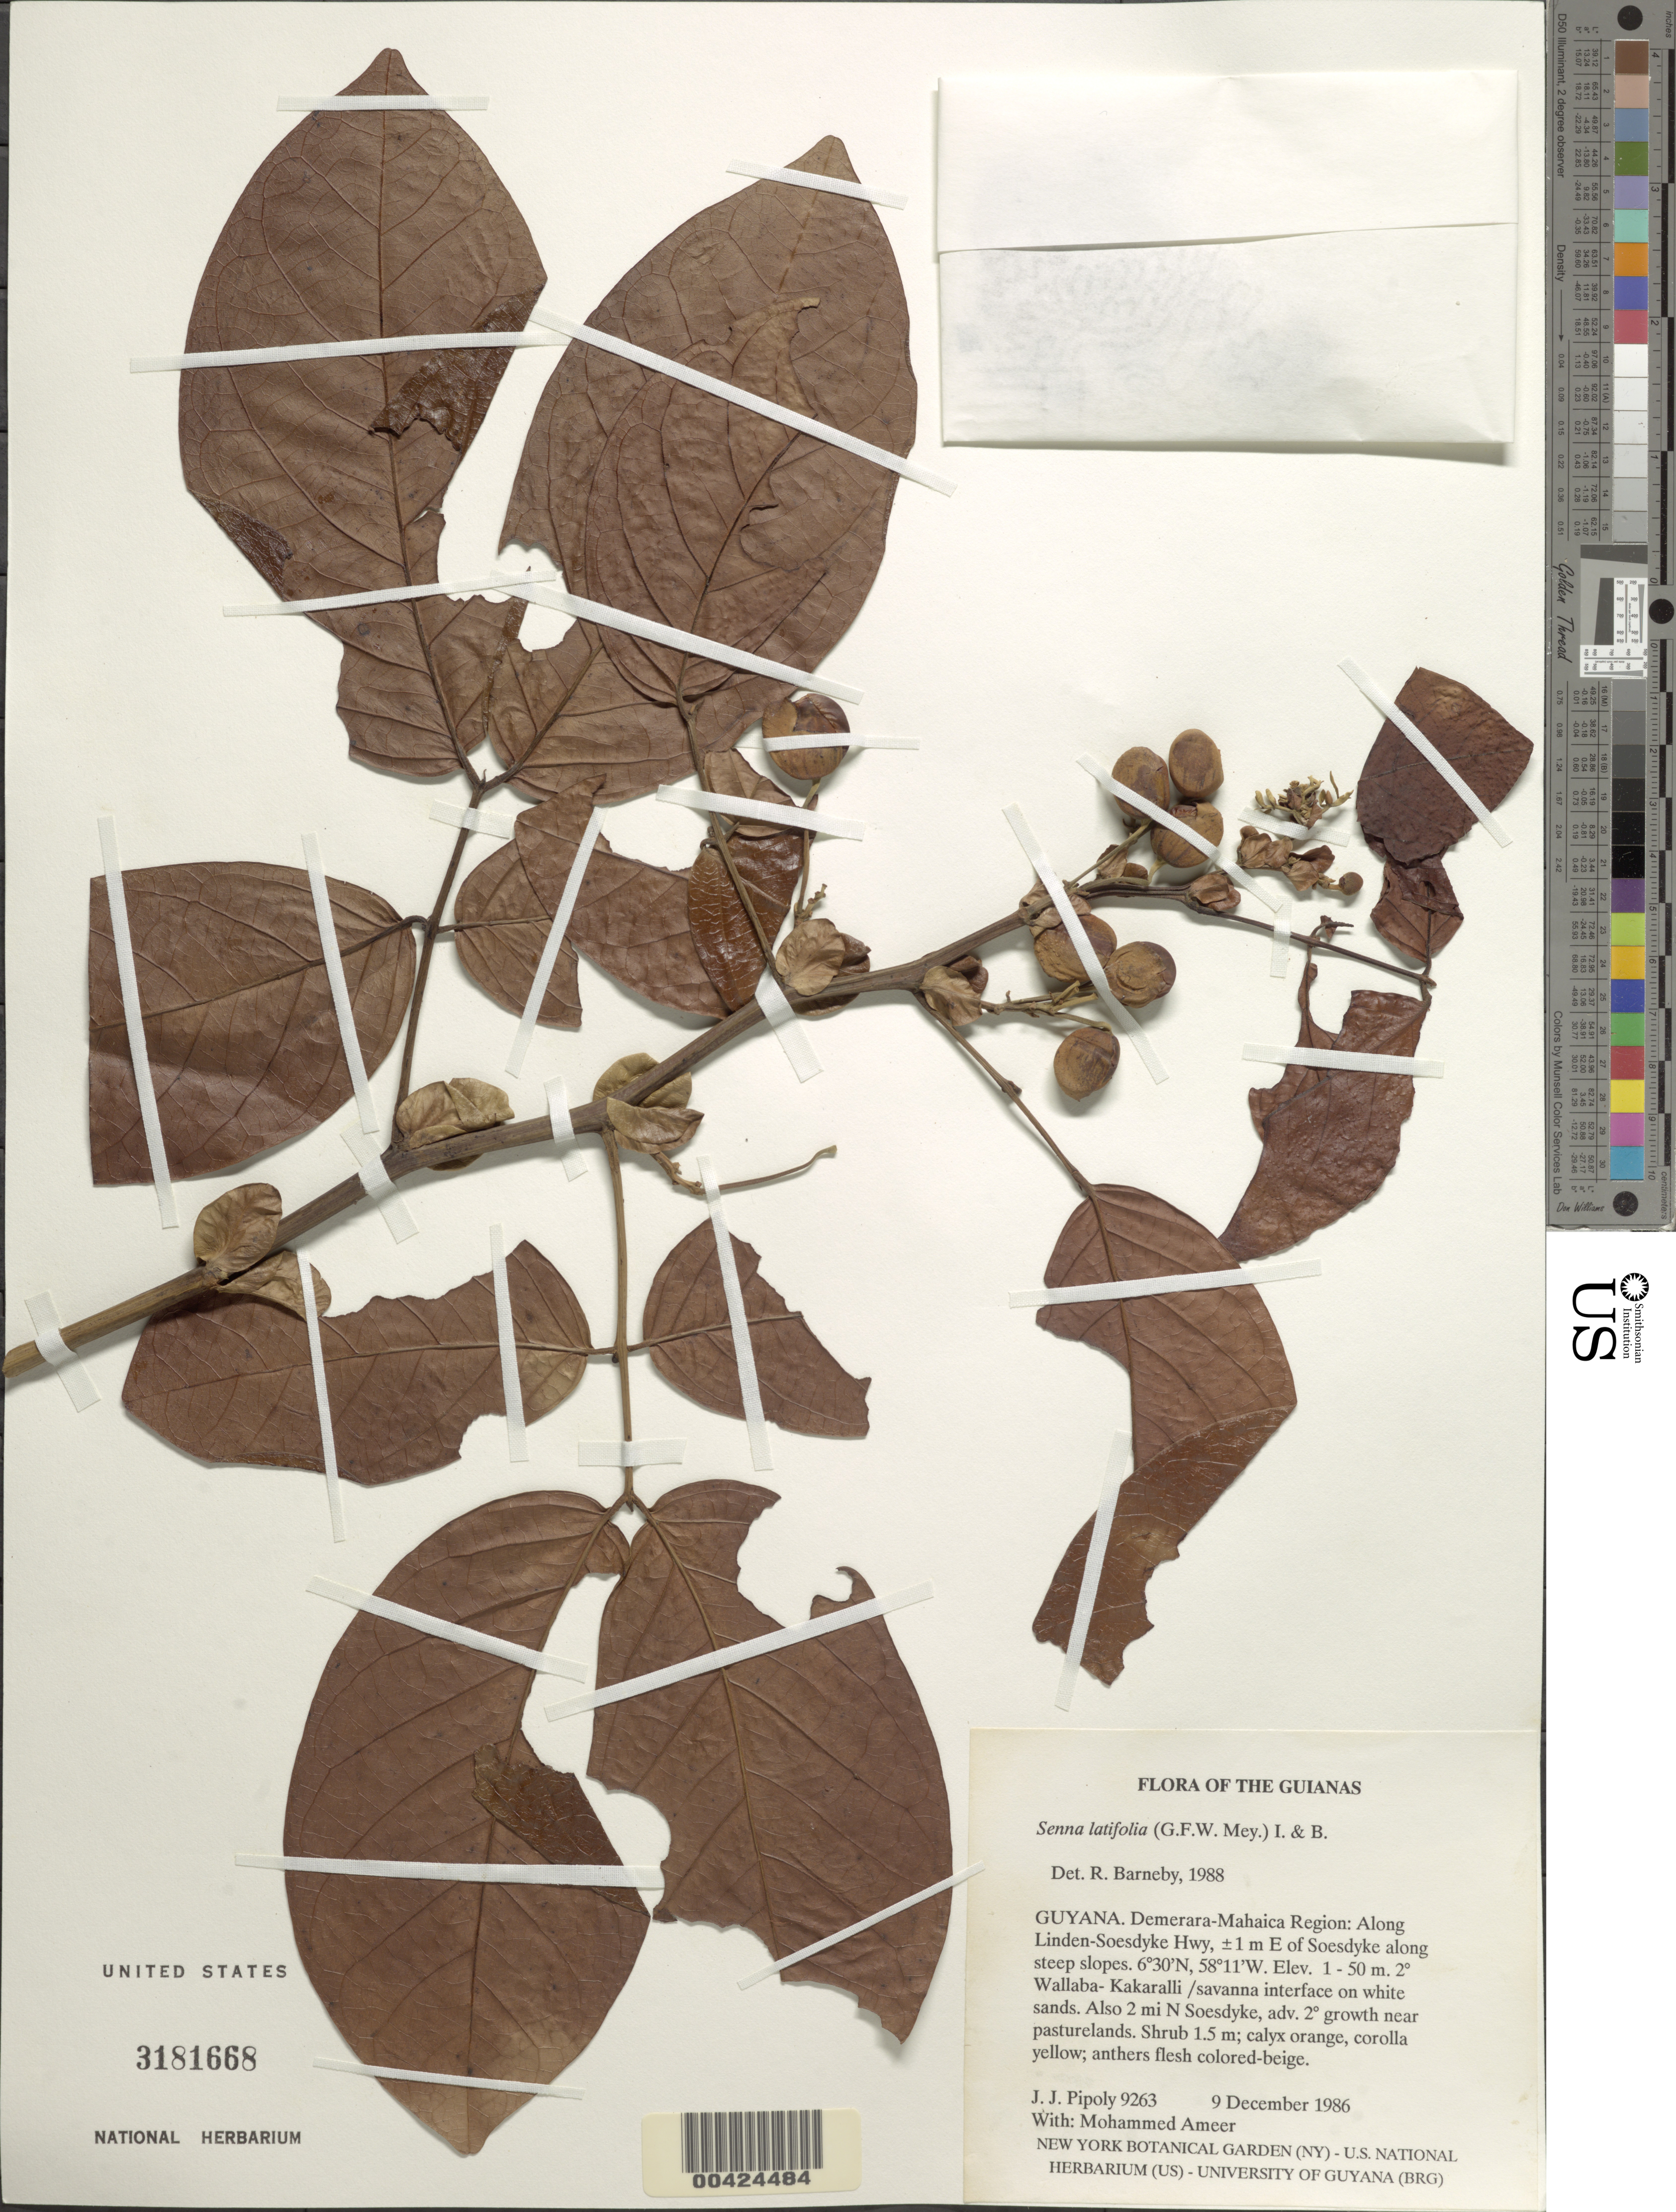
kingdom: Plantae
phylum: Tracheophyta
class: Magnoliopsida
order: Fabales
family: Fabaceae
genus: Senna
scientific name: Senna latifolia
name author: (G. Mey.) H.S. Irwin & Barneby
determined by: Barneby, Rupert C., (NY)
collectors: J. J. Pipoly & M. Ameer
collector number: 9403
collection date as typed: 09 Dec 1986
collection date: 1986-12-09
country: Guyana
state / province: Demerara-Mahaica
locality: Soesdyke, ca. 1 mi e of; along linden - soesdyke hwy; along steep slopes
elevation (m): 1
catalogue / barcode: US 3181668